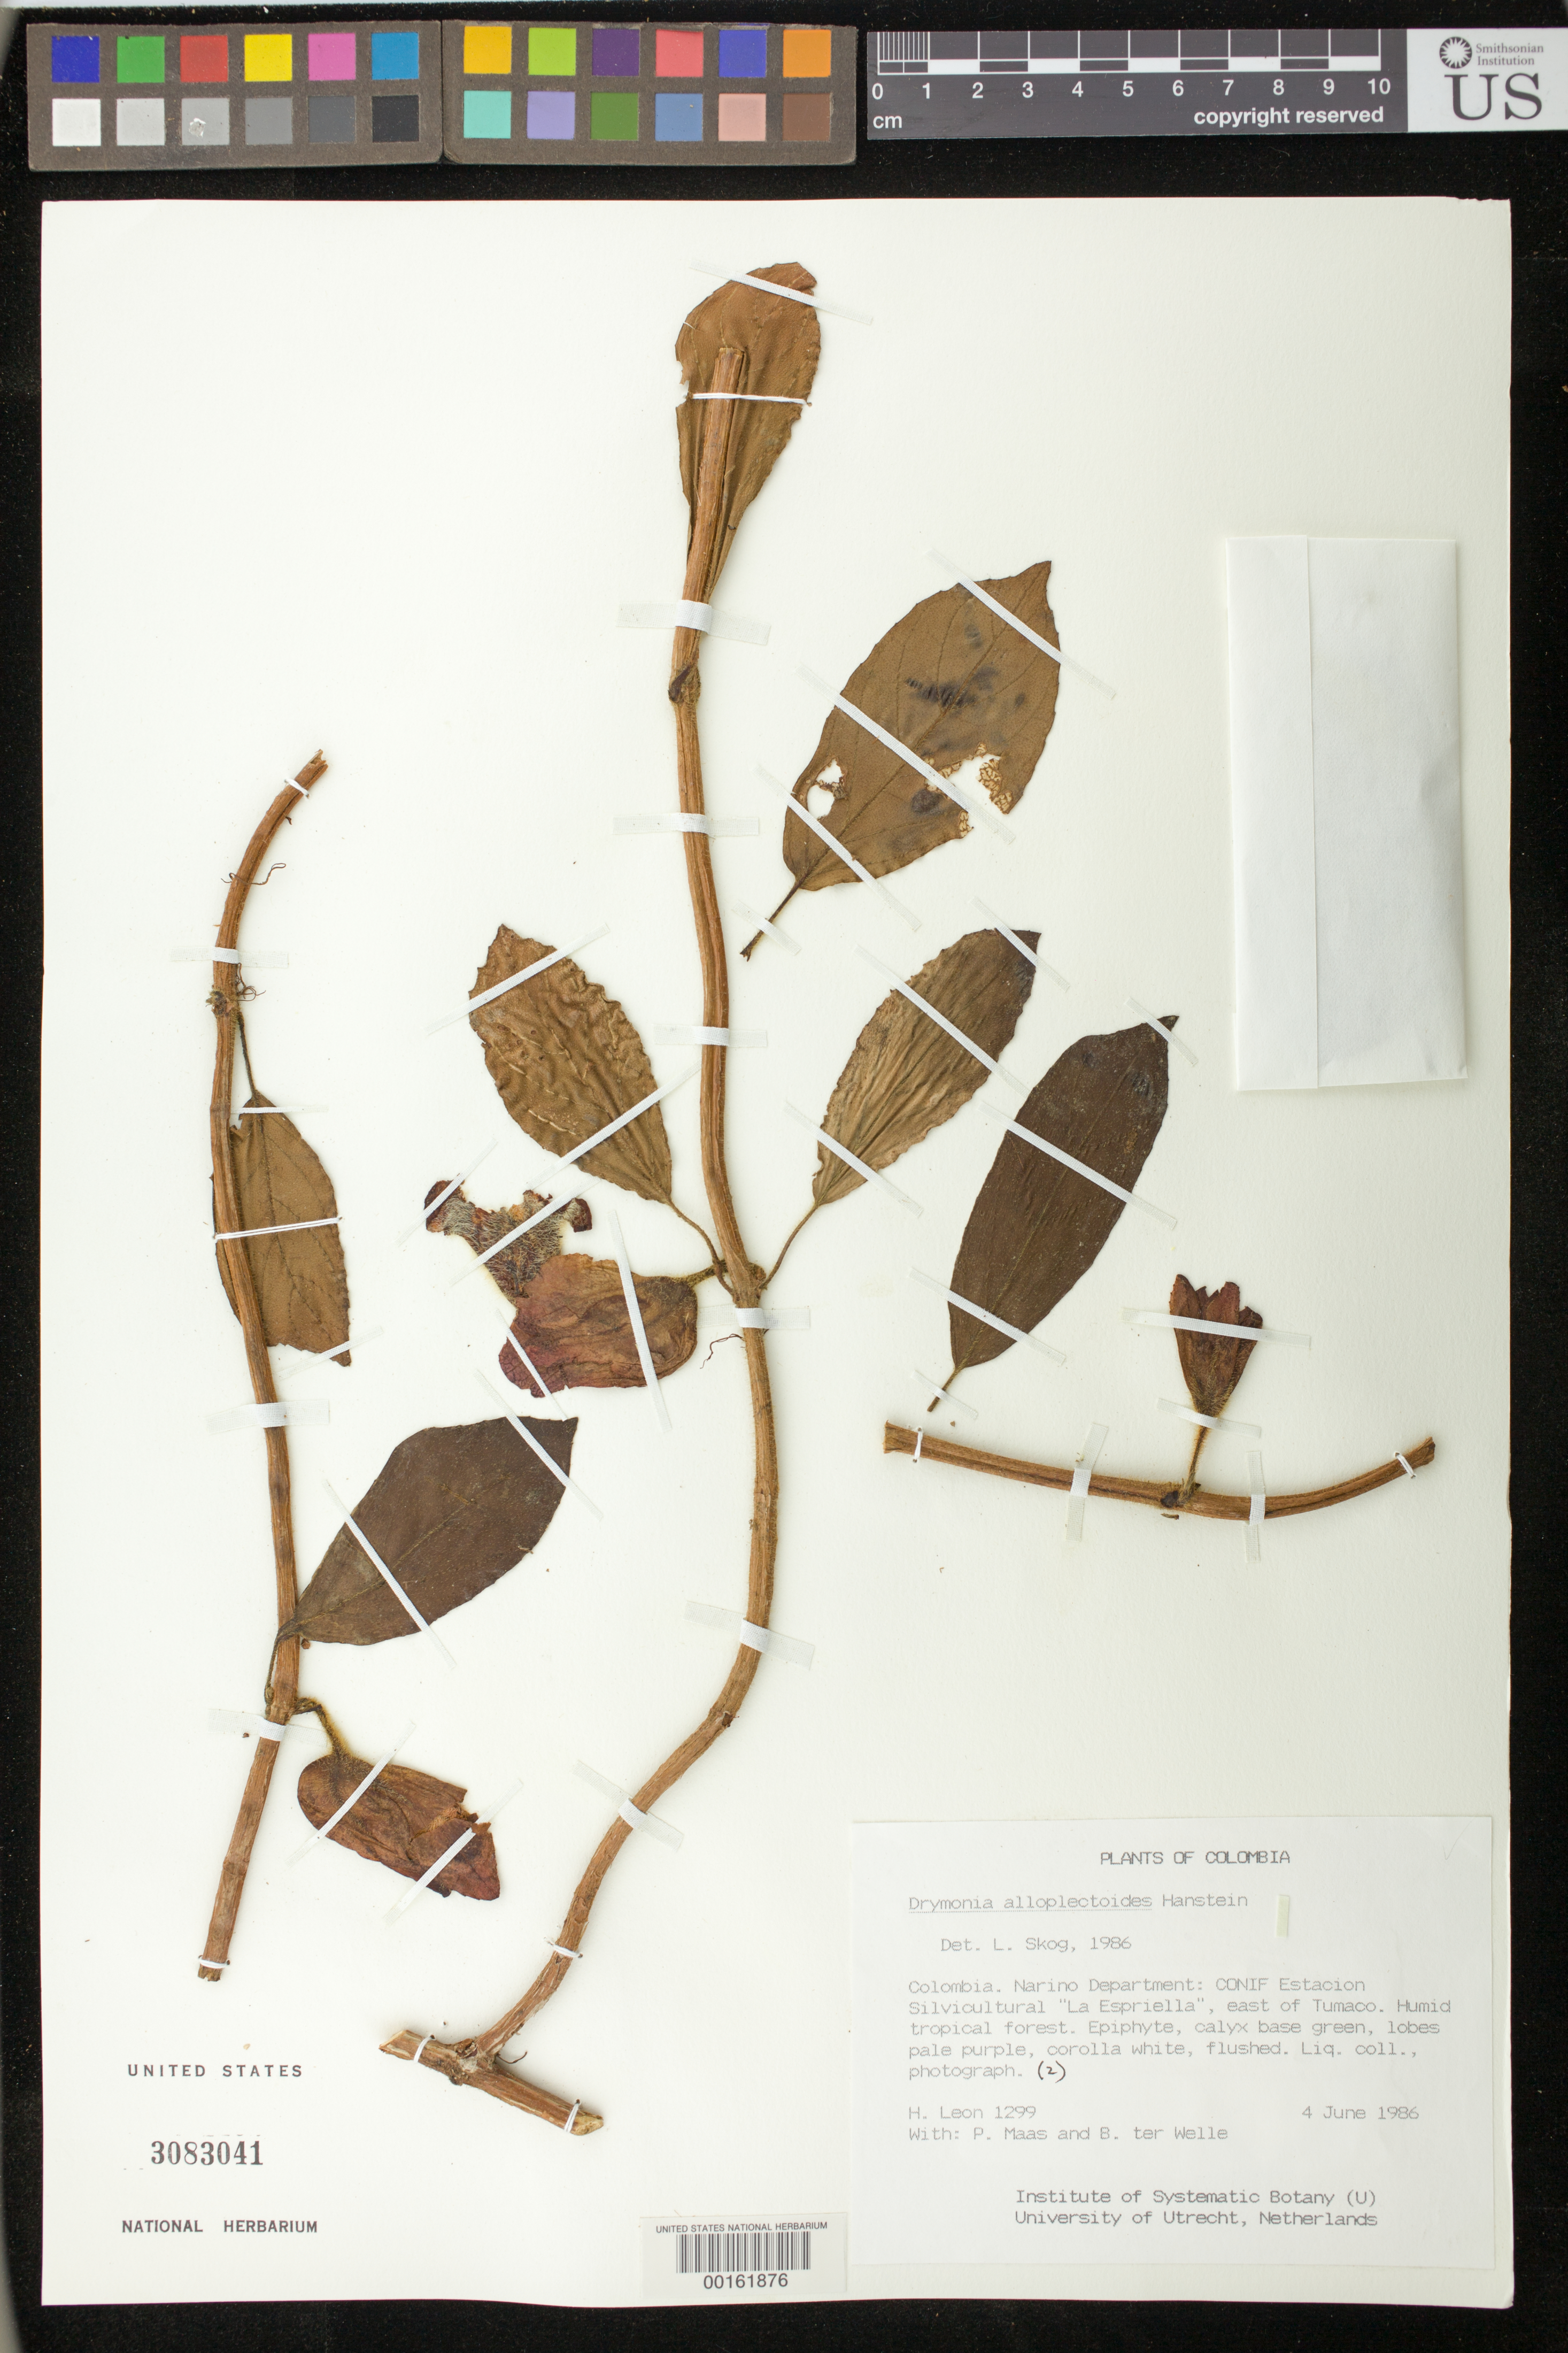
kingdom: Plantae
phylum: Tracheophyta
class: Magnoliopsida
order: Lamiales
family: Gesneriaceae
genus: Drymonia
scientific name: Drymonia alloplectoides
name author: Hanst.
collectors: H. León, P. Maas & B. Welle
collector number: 1299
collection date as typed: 04 Jun 1986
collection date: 1986-06-04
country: Colombia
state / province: Nariño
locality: CONIF Estacion Silvicultural "La Espriella", E of Tumaco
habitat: Humid tropical forest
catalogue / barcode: US 3083041